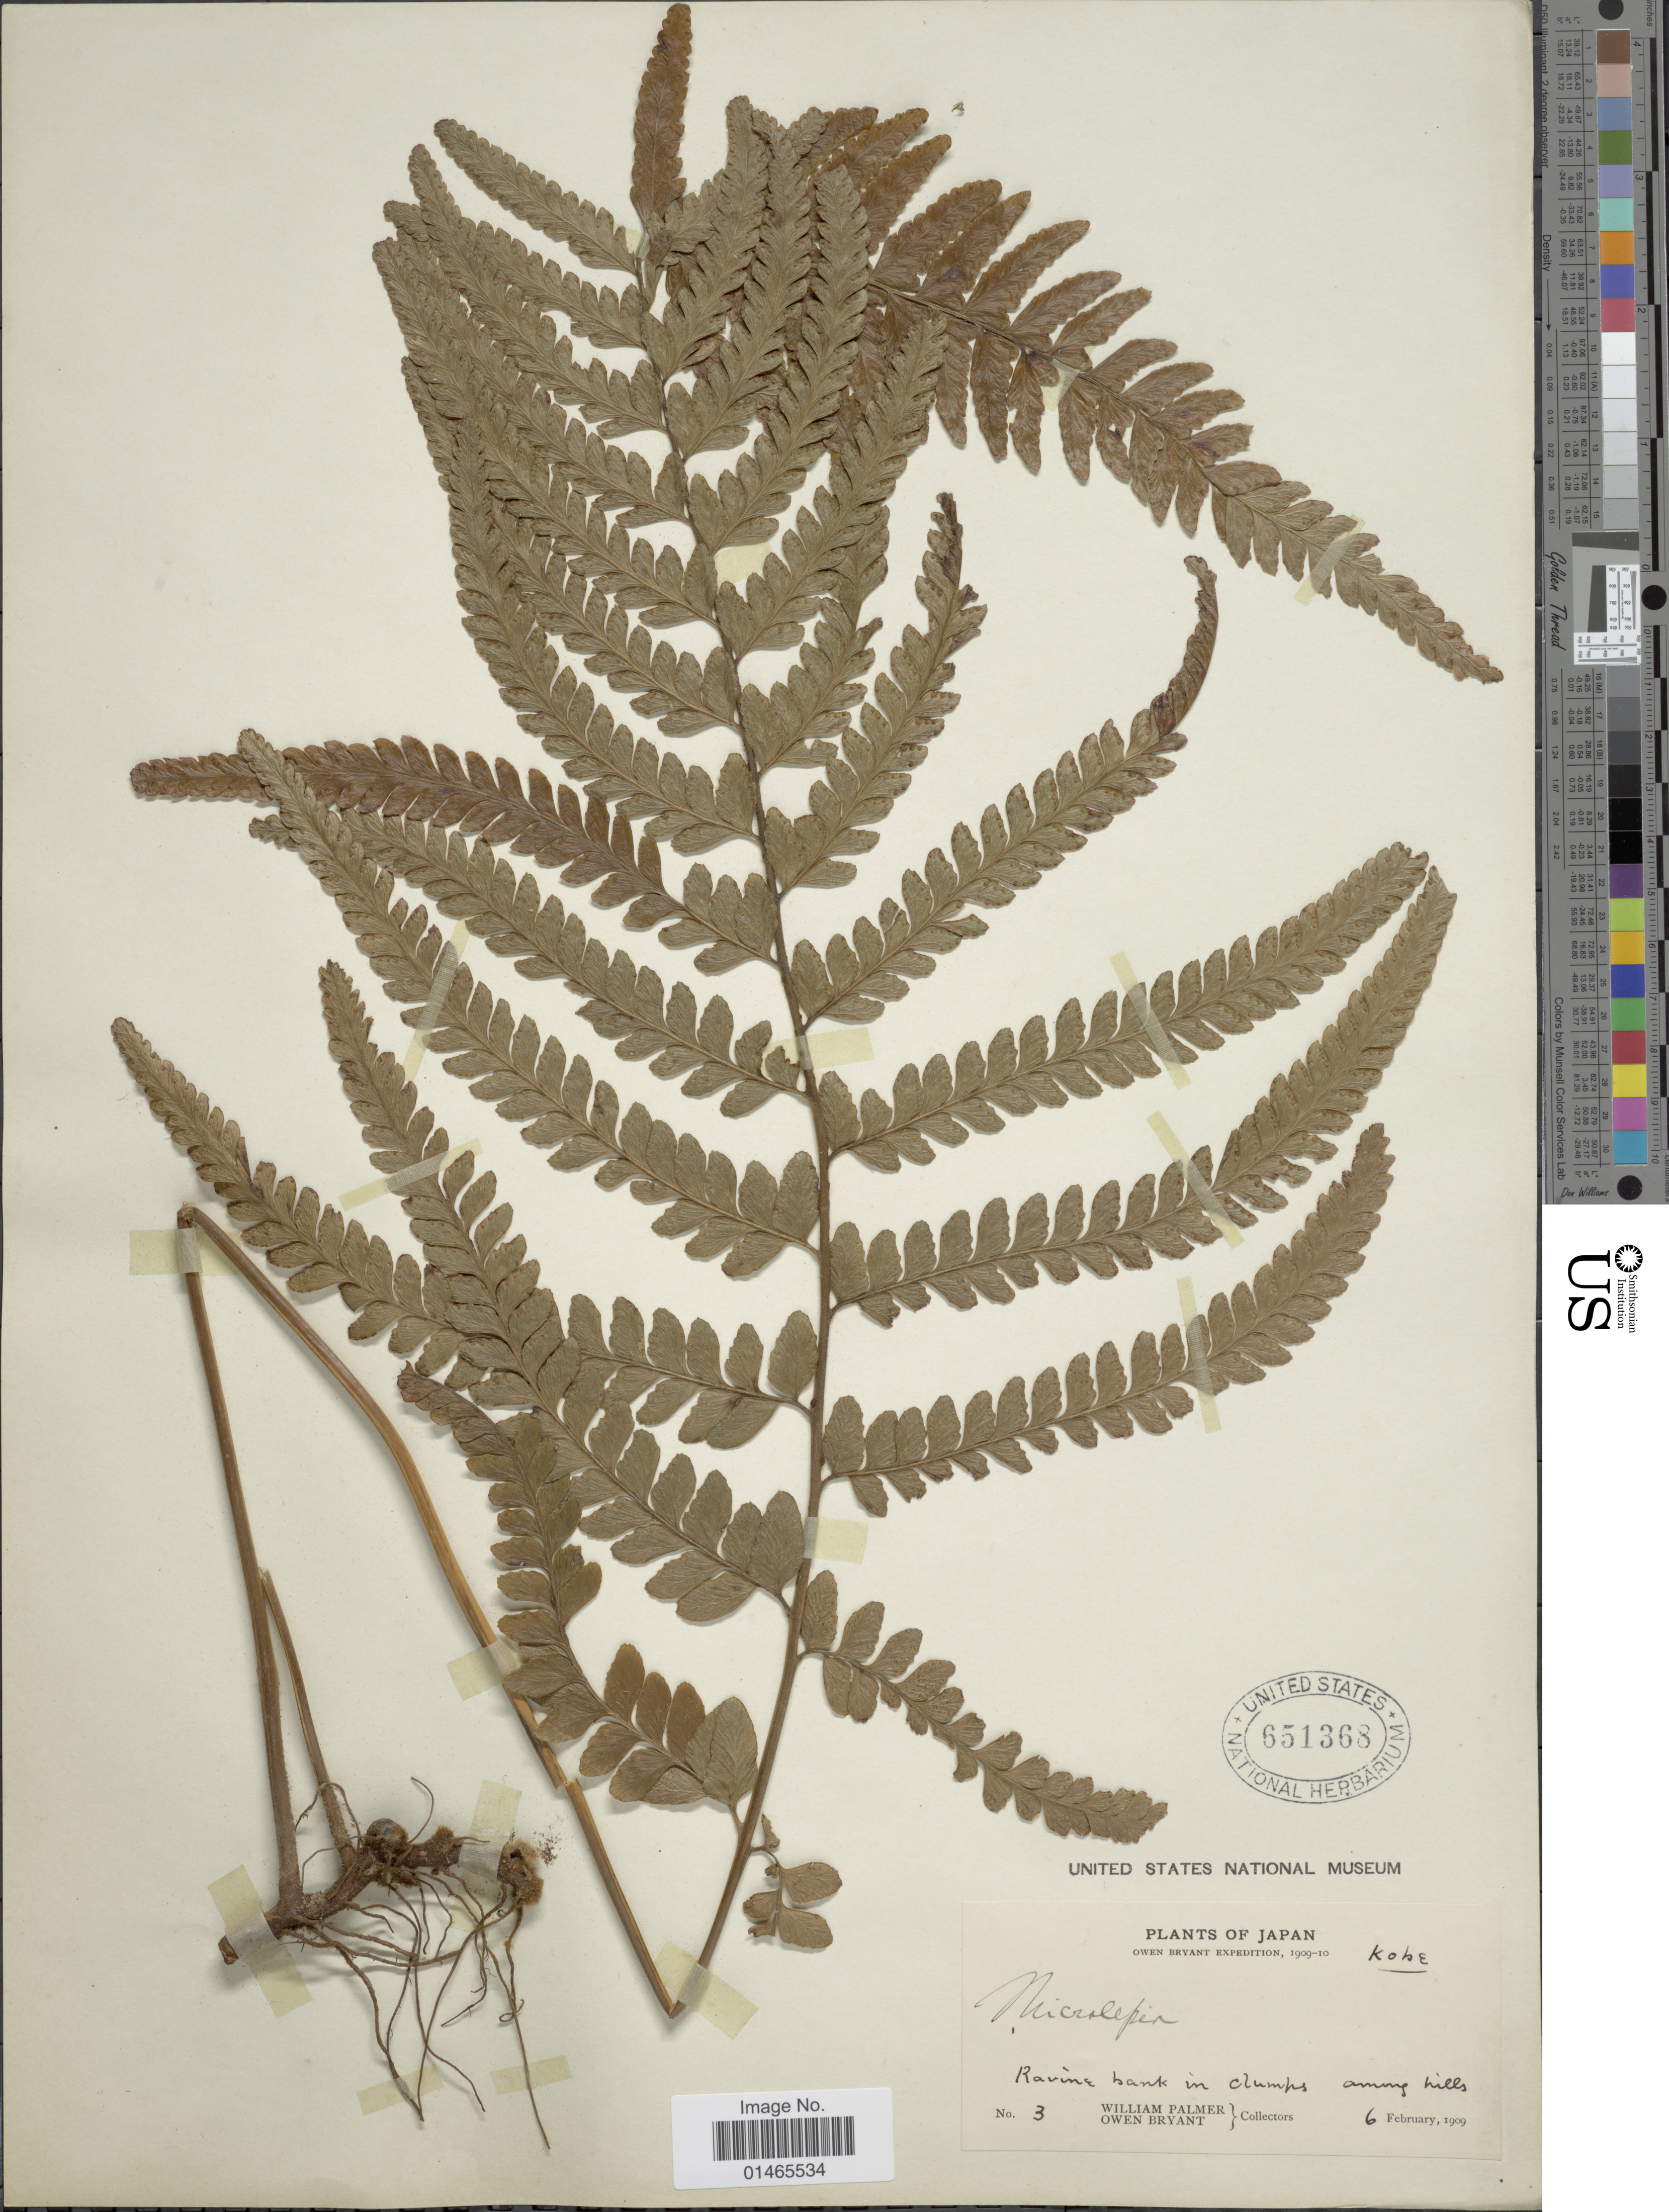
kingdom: Plantae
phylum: Tracheophyta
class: Polypodiopsida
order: Polypodiales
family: Dennstaedtiaceae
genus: Microlepia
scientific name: Microlepia marginata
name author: (Houtt.) C. Chr.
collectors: W. Palmer & O. Bryant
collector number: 3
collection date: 1909-02-06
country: Japan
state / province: Hyogo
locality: Kobe [unsure placement]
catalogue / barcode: US 651368